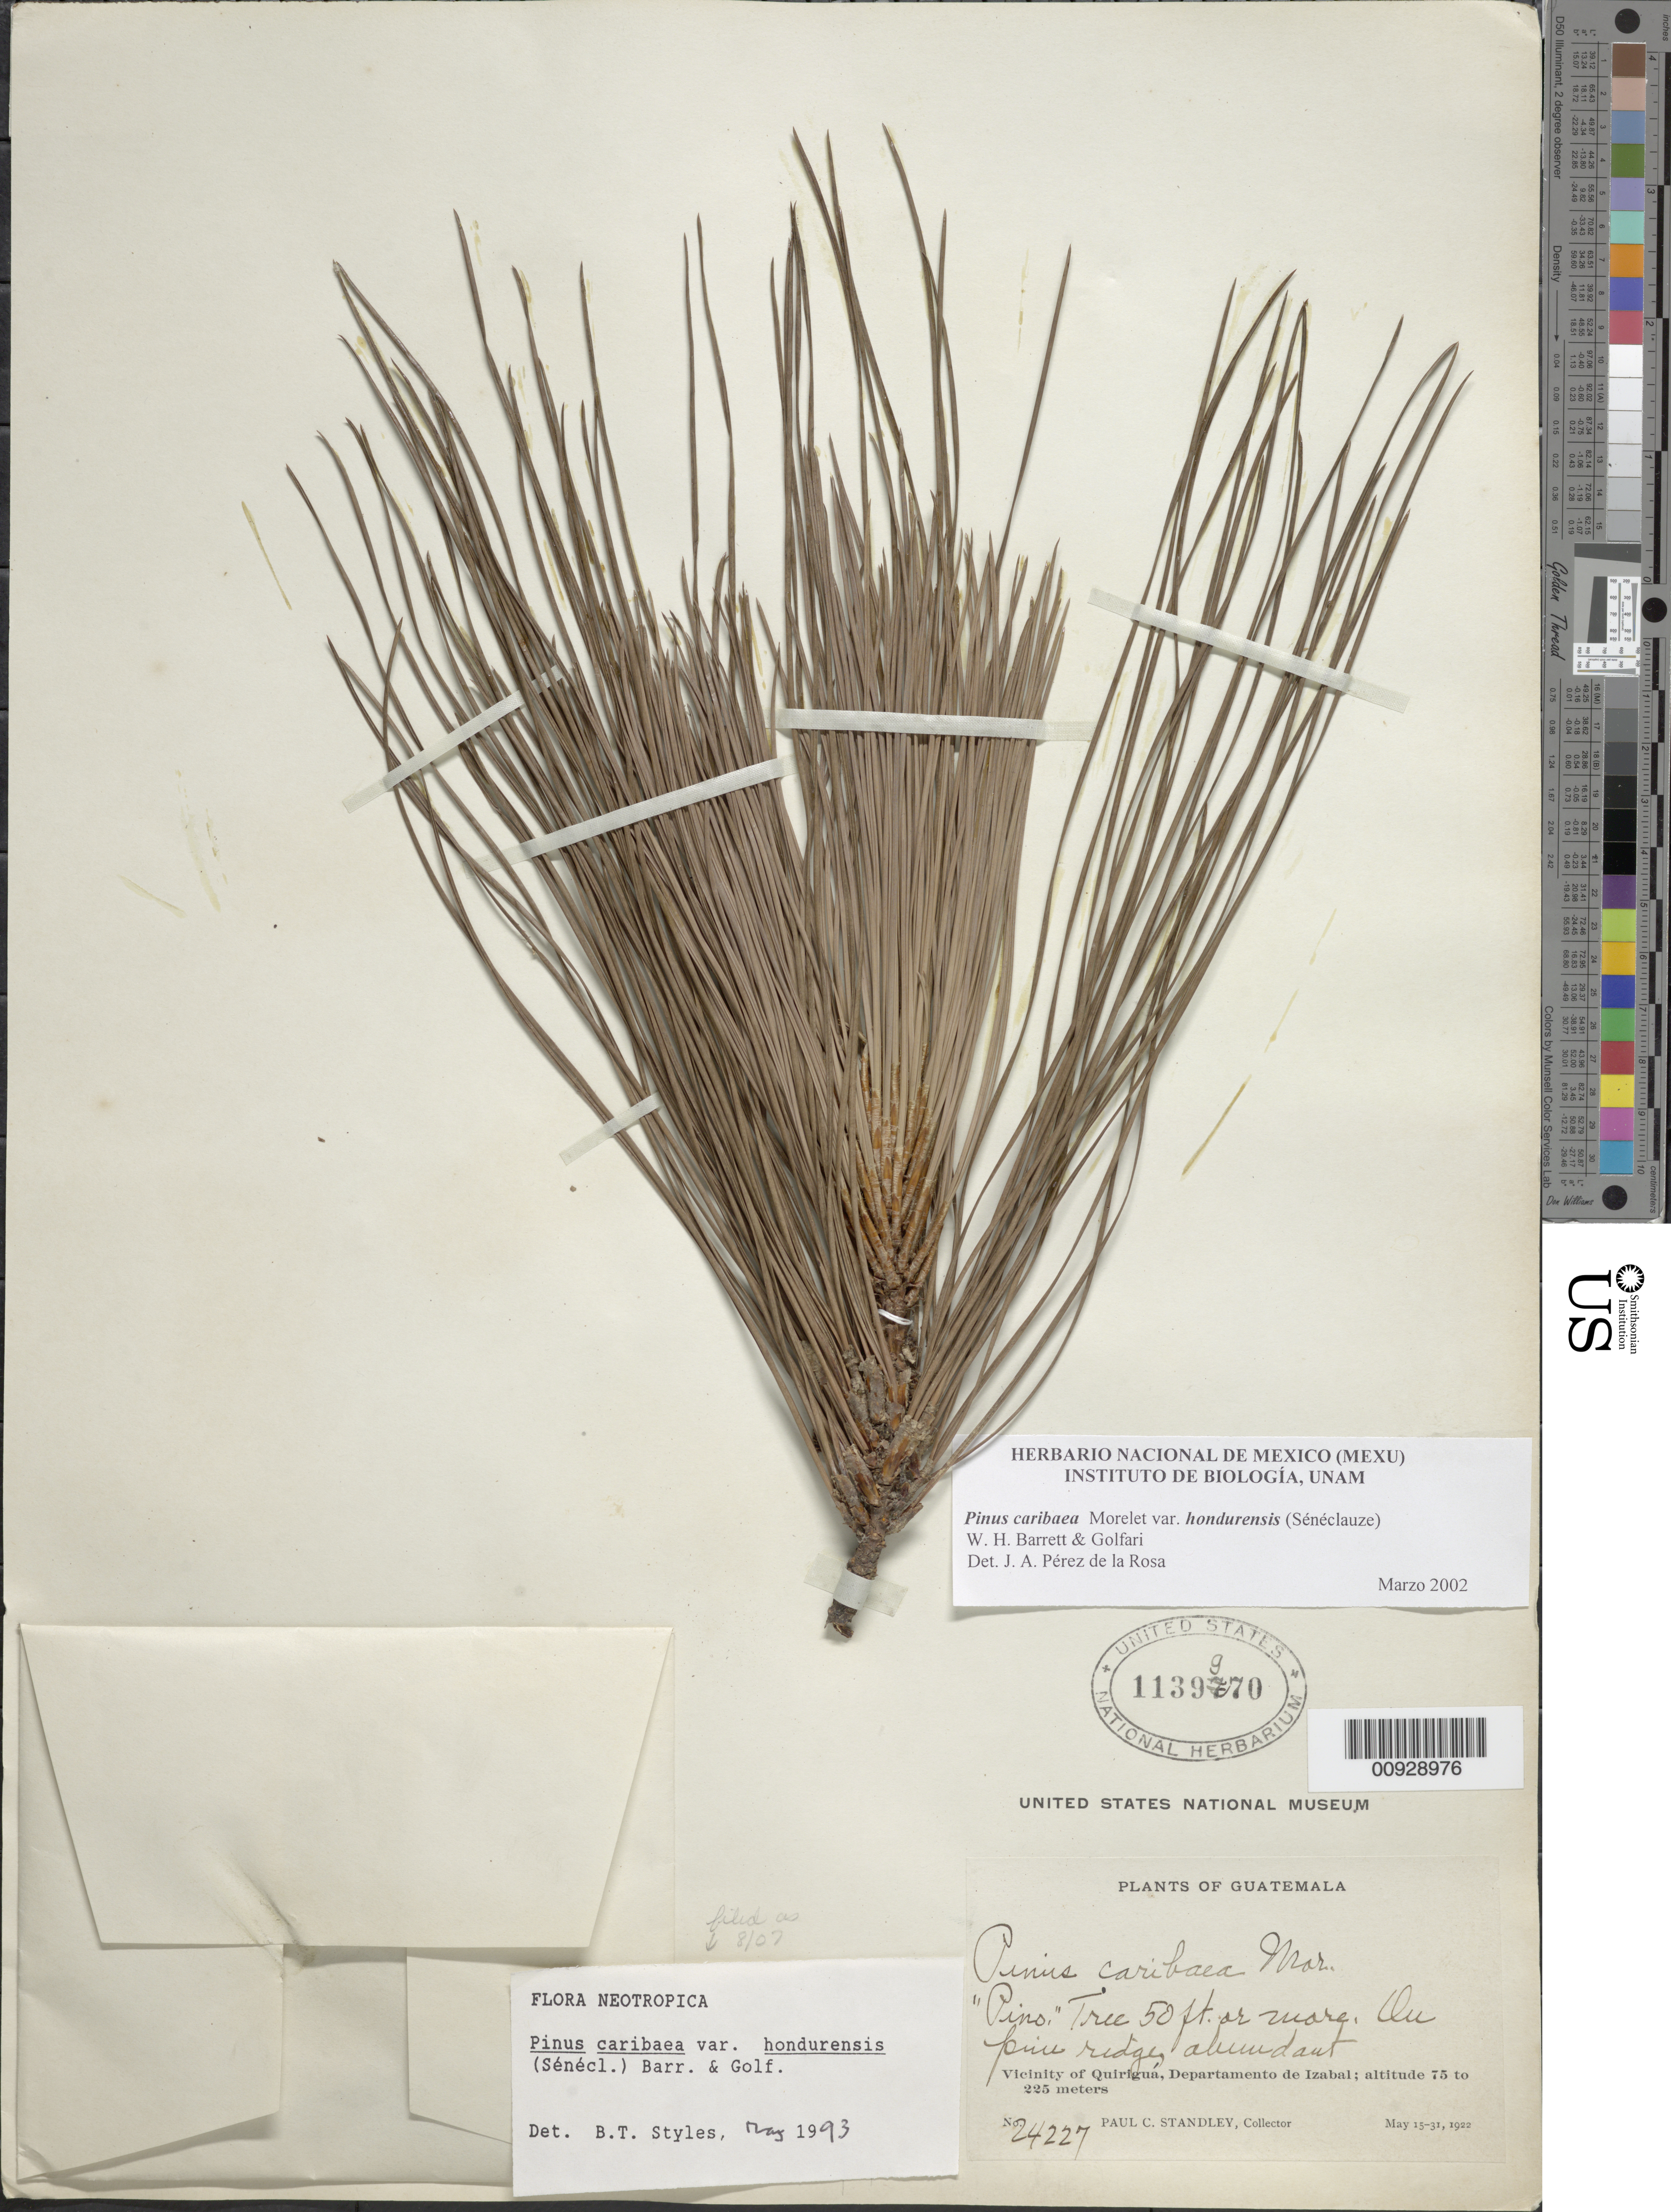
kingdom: Plantae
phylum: Tracheophyta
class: Pinopsida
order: Pinales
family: Pinaceae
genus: Pinus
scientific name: Pinus caribaea var. hondurensis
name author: (Sénécl.) W.H.G. Barrett & Golfari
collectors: P. C. Standley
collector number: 24227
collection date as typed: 15 May 1922 to 31 May 1922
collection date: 1922-05-15/1922-05-31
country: Guatemala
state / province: Izabal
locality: Vicinity of Quiriguá.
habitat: On pine ridge.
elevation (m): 75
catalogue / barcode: US 1139970